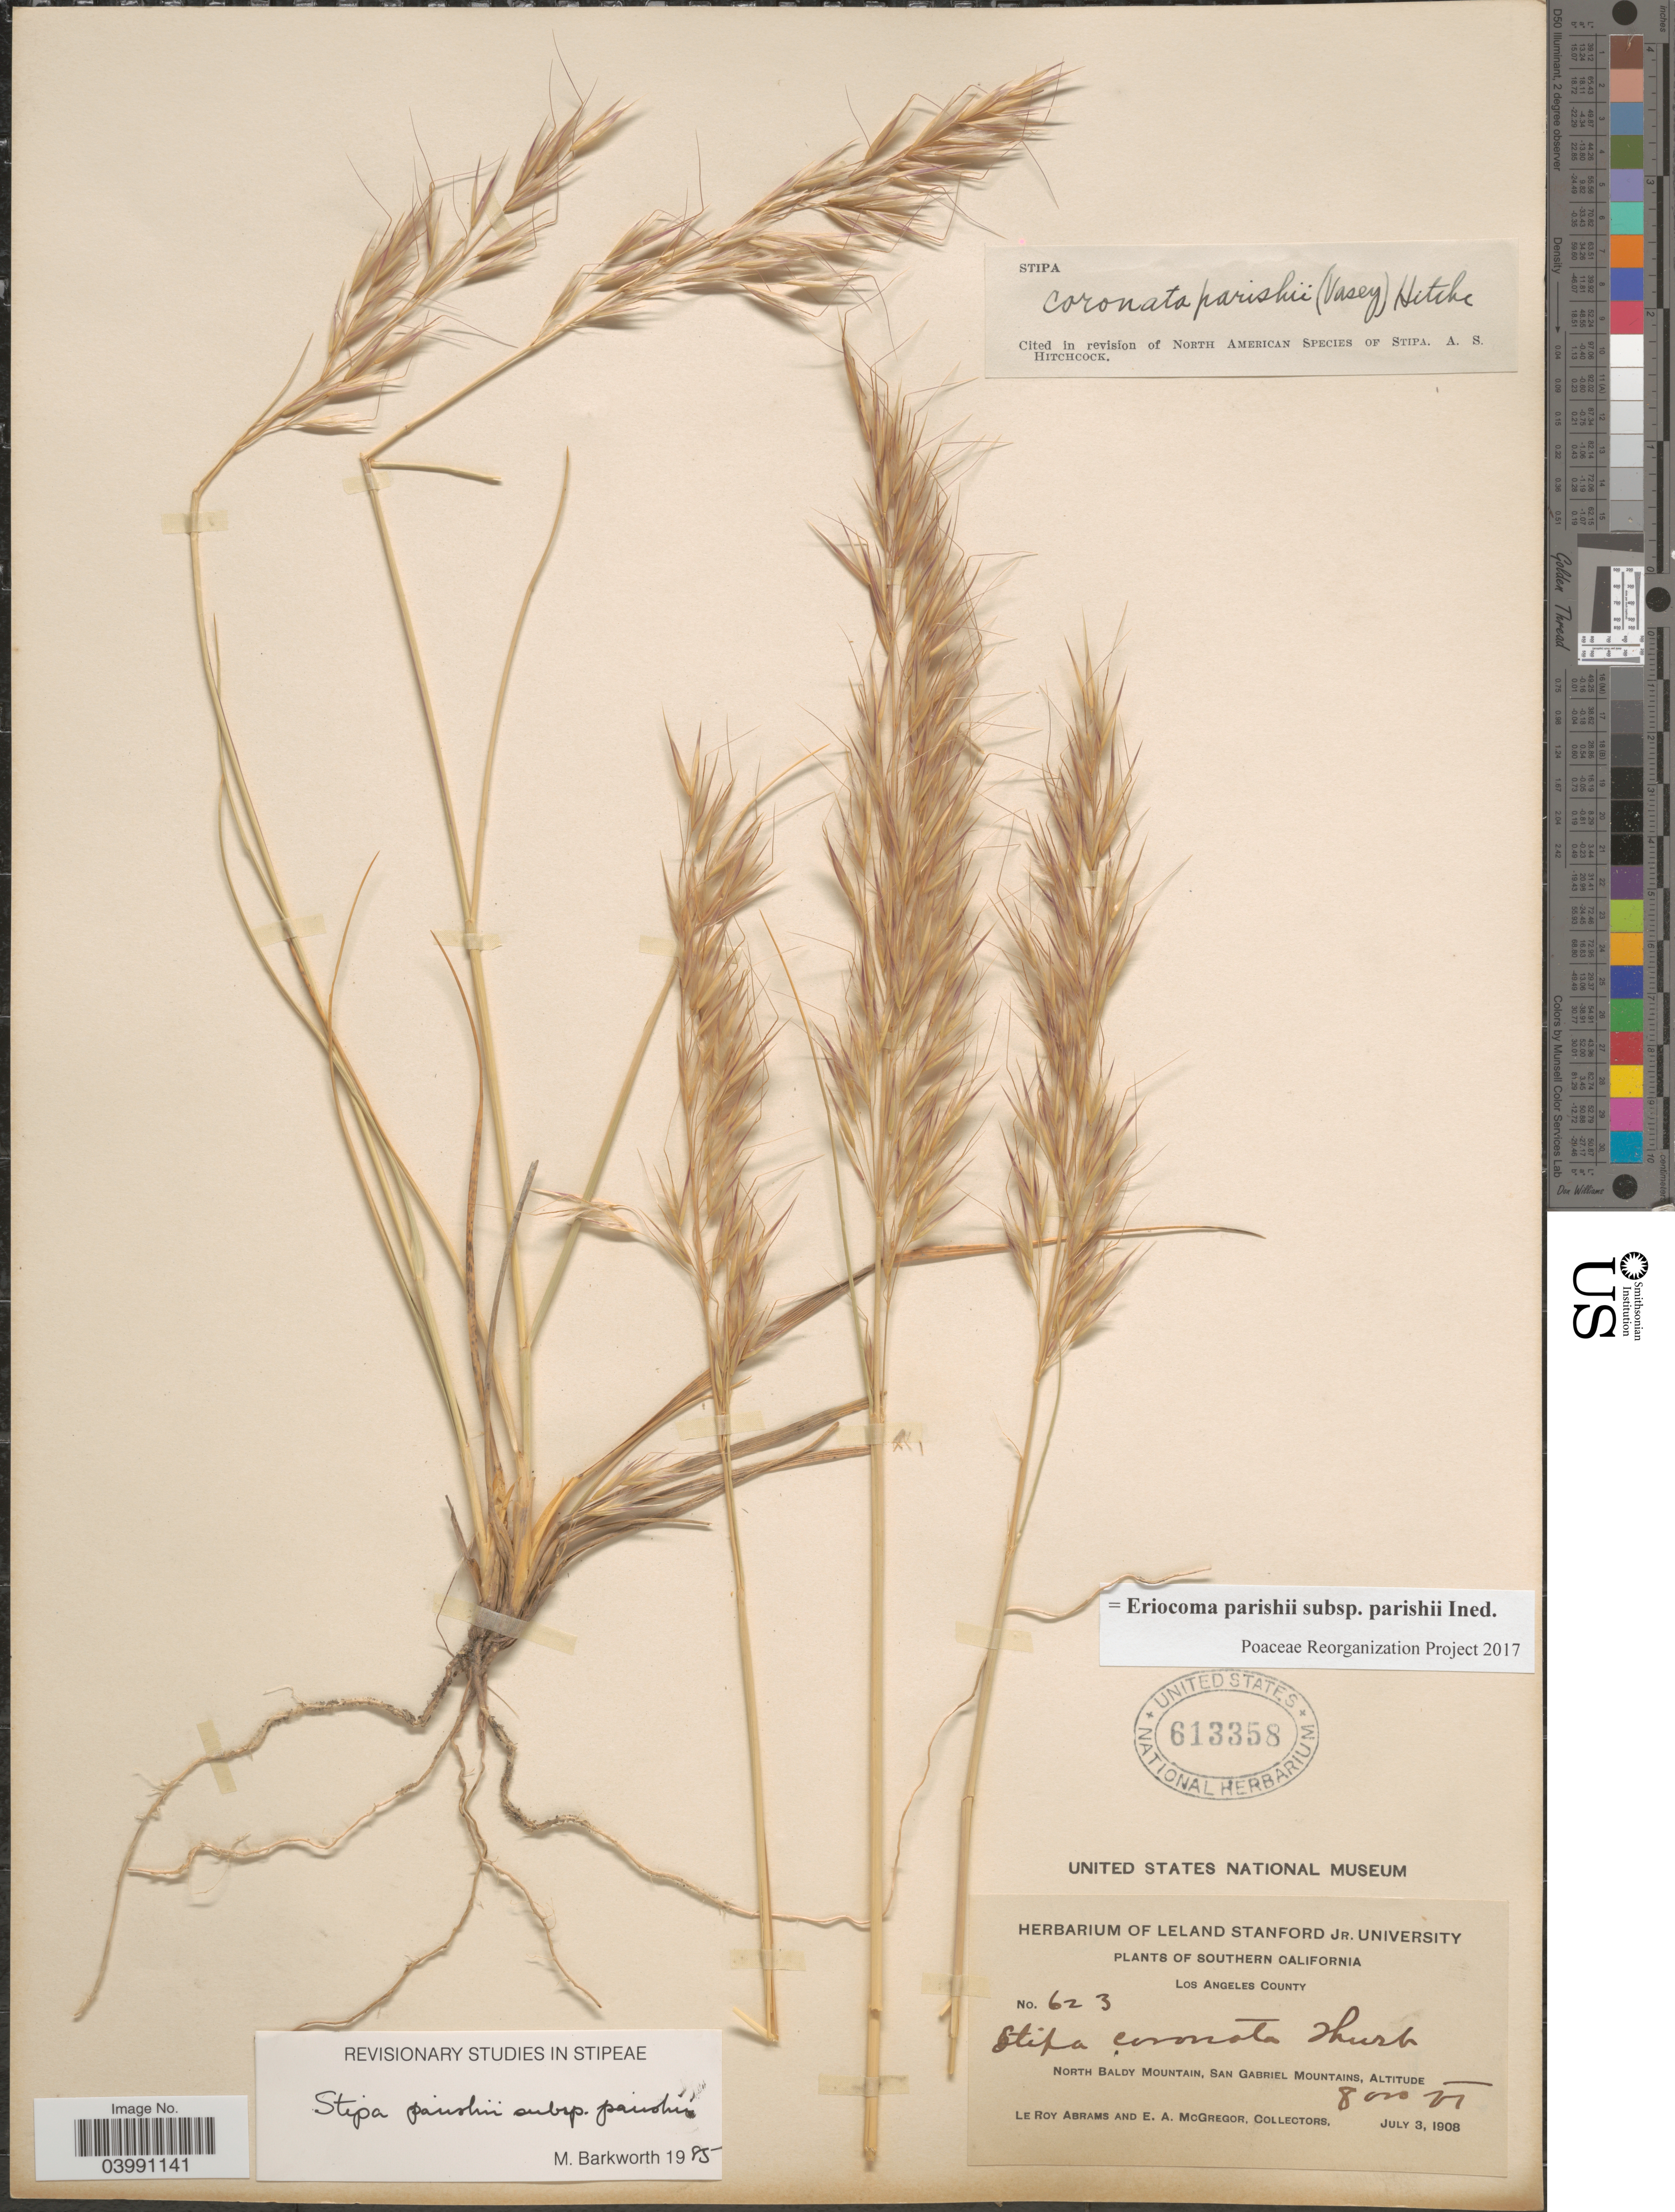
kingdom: Plantae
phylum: Tracheophyta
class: Liliopsida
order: Poales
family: Poaceae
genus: Eriocoma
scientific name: Eriocoma parishii subsp. parishii ined.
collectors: L. Abrams & E. A. McGregor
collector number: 623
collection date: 1908-07-03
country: United States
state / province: California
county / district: Los Angeles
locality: Southern California. Los Angeles County. North Baldy Mountain, San Gabriel Mountains.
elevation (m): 2438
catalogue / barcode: US 613358